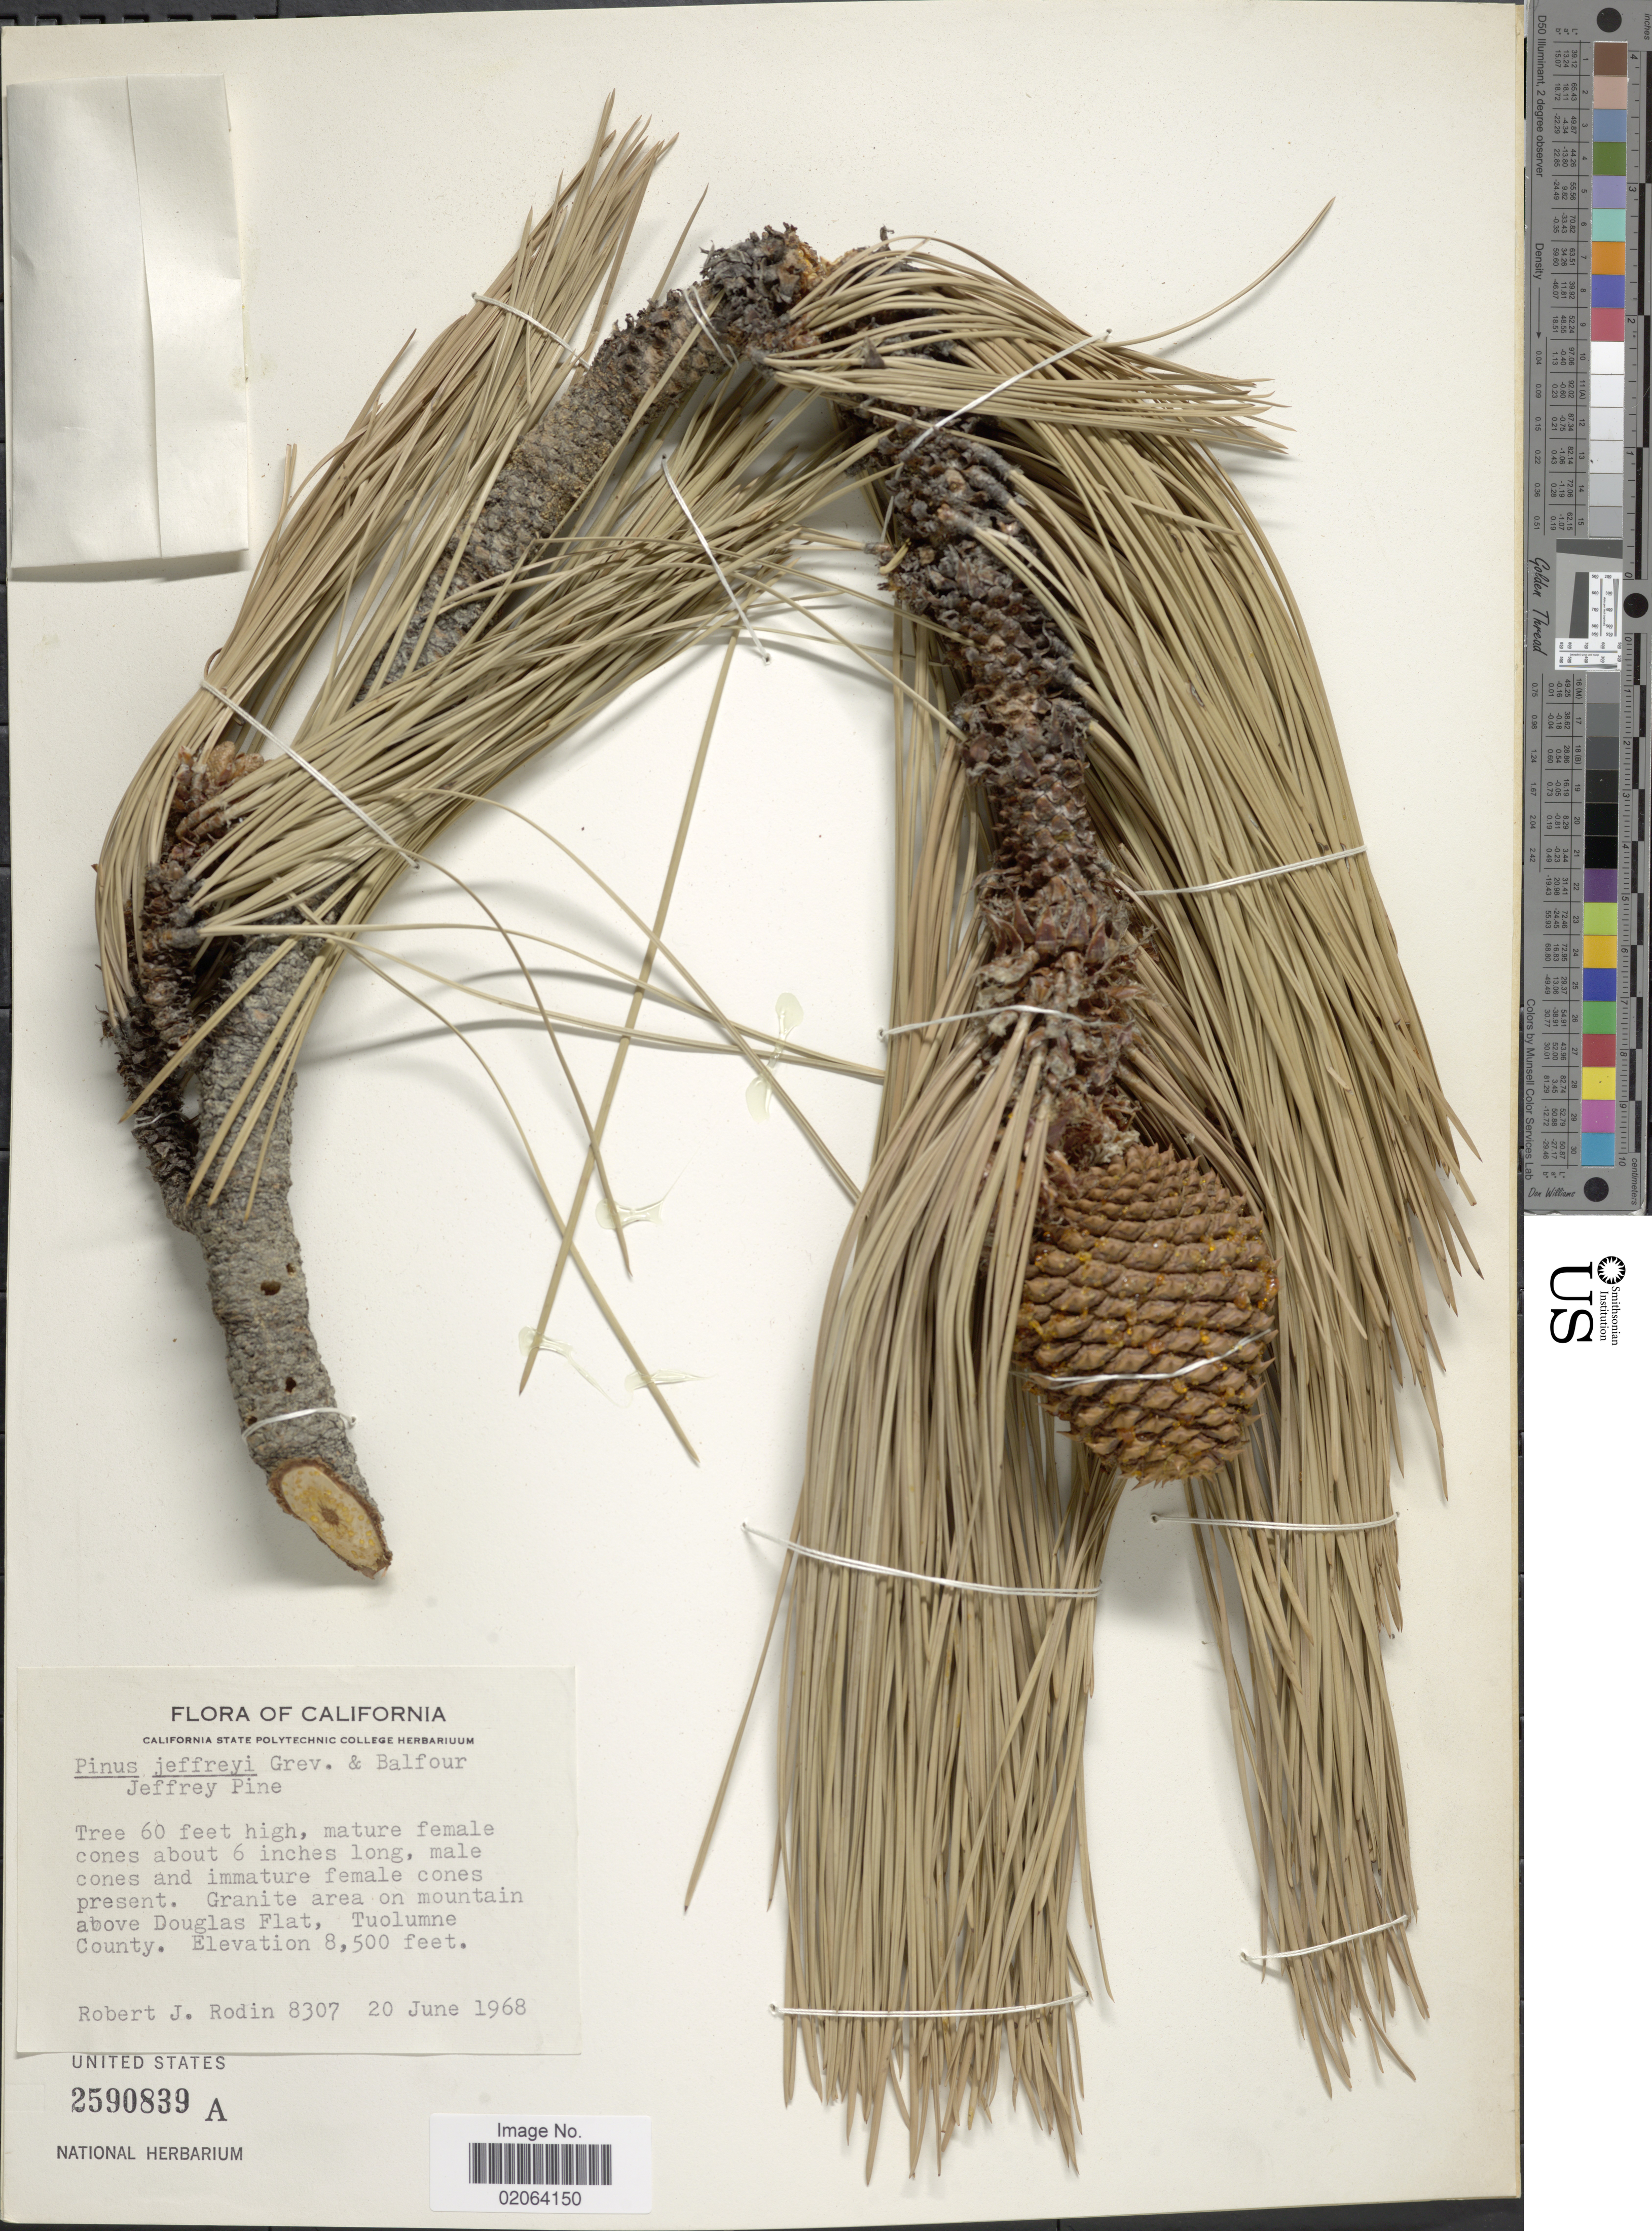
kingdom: Plantae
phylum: Tracheophyta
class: Pinopsida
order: Pinales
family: Pinaceae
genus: Pinus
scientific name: Pinus jeffreyi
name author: Balf.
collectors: R. J. Rodin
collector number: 8307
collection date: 1968-06-20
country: United States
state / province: California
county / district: Tuolumne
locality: Mountain above Douglas Flat, Tuolumne County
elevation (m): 2591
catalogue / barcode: US 2590839A